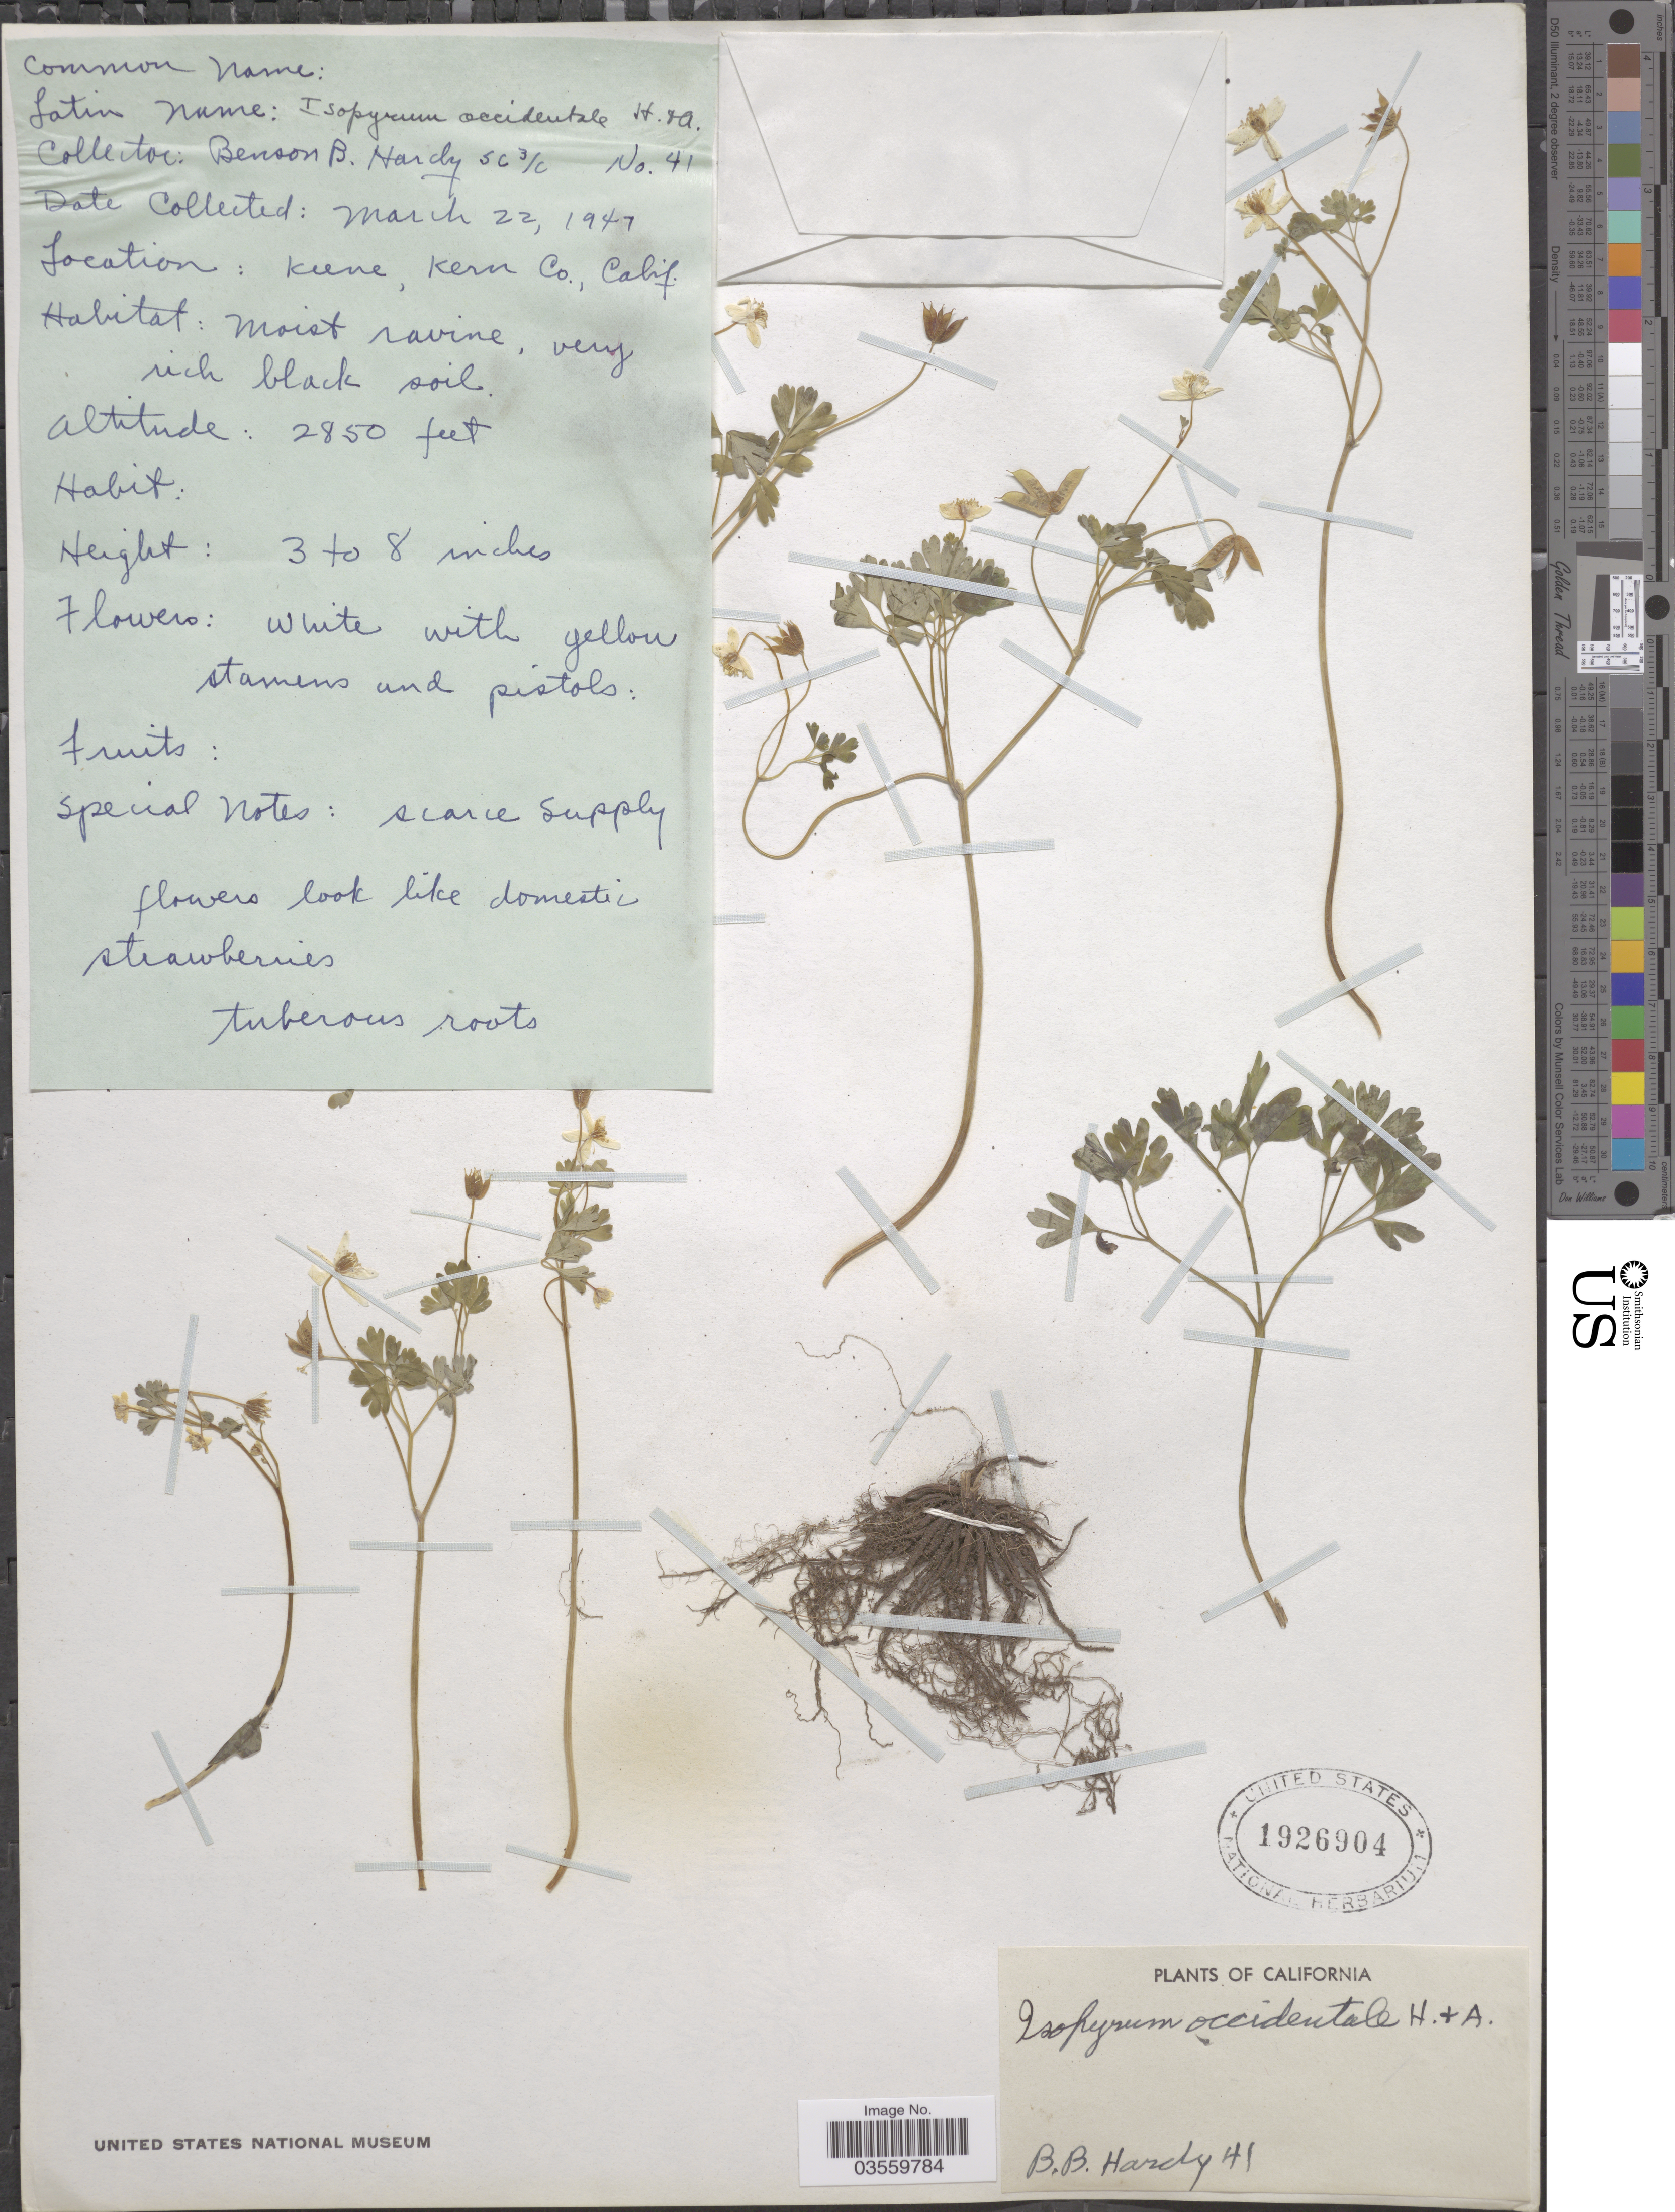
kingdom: Plantae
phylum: Tracheophyta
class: Magnoliopsida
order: Ranunculales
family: Ranunculaceae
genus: Enemion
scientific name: Enemion occidentale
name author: (Hook. & Arn.) J.R. Drumm. & Hutch.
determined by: Strong, Mark T., (BOT), Smithsonian Institution - National Museum of Natural History (UNITED STATES)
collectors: B. Hardy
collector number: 41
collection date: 1947-03-22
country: United States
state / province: California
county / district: Kern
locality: Keene, Kern Co.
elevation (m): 869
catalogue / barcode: US 1926904